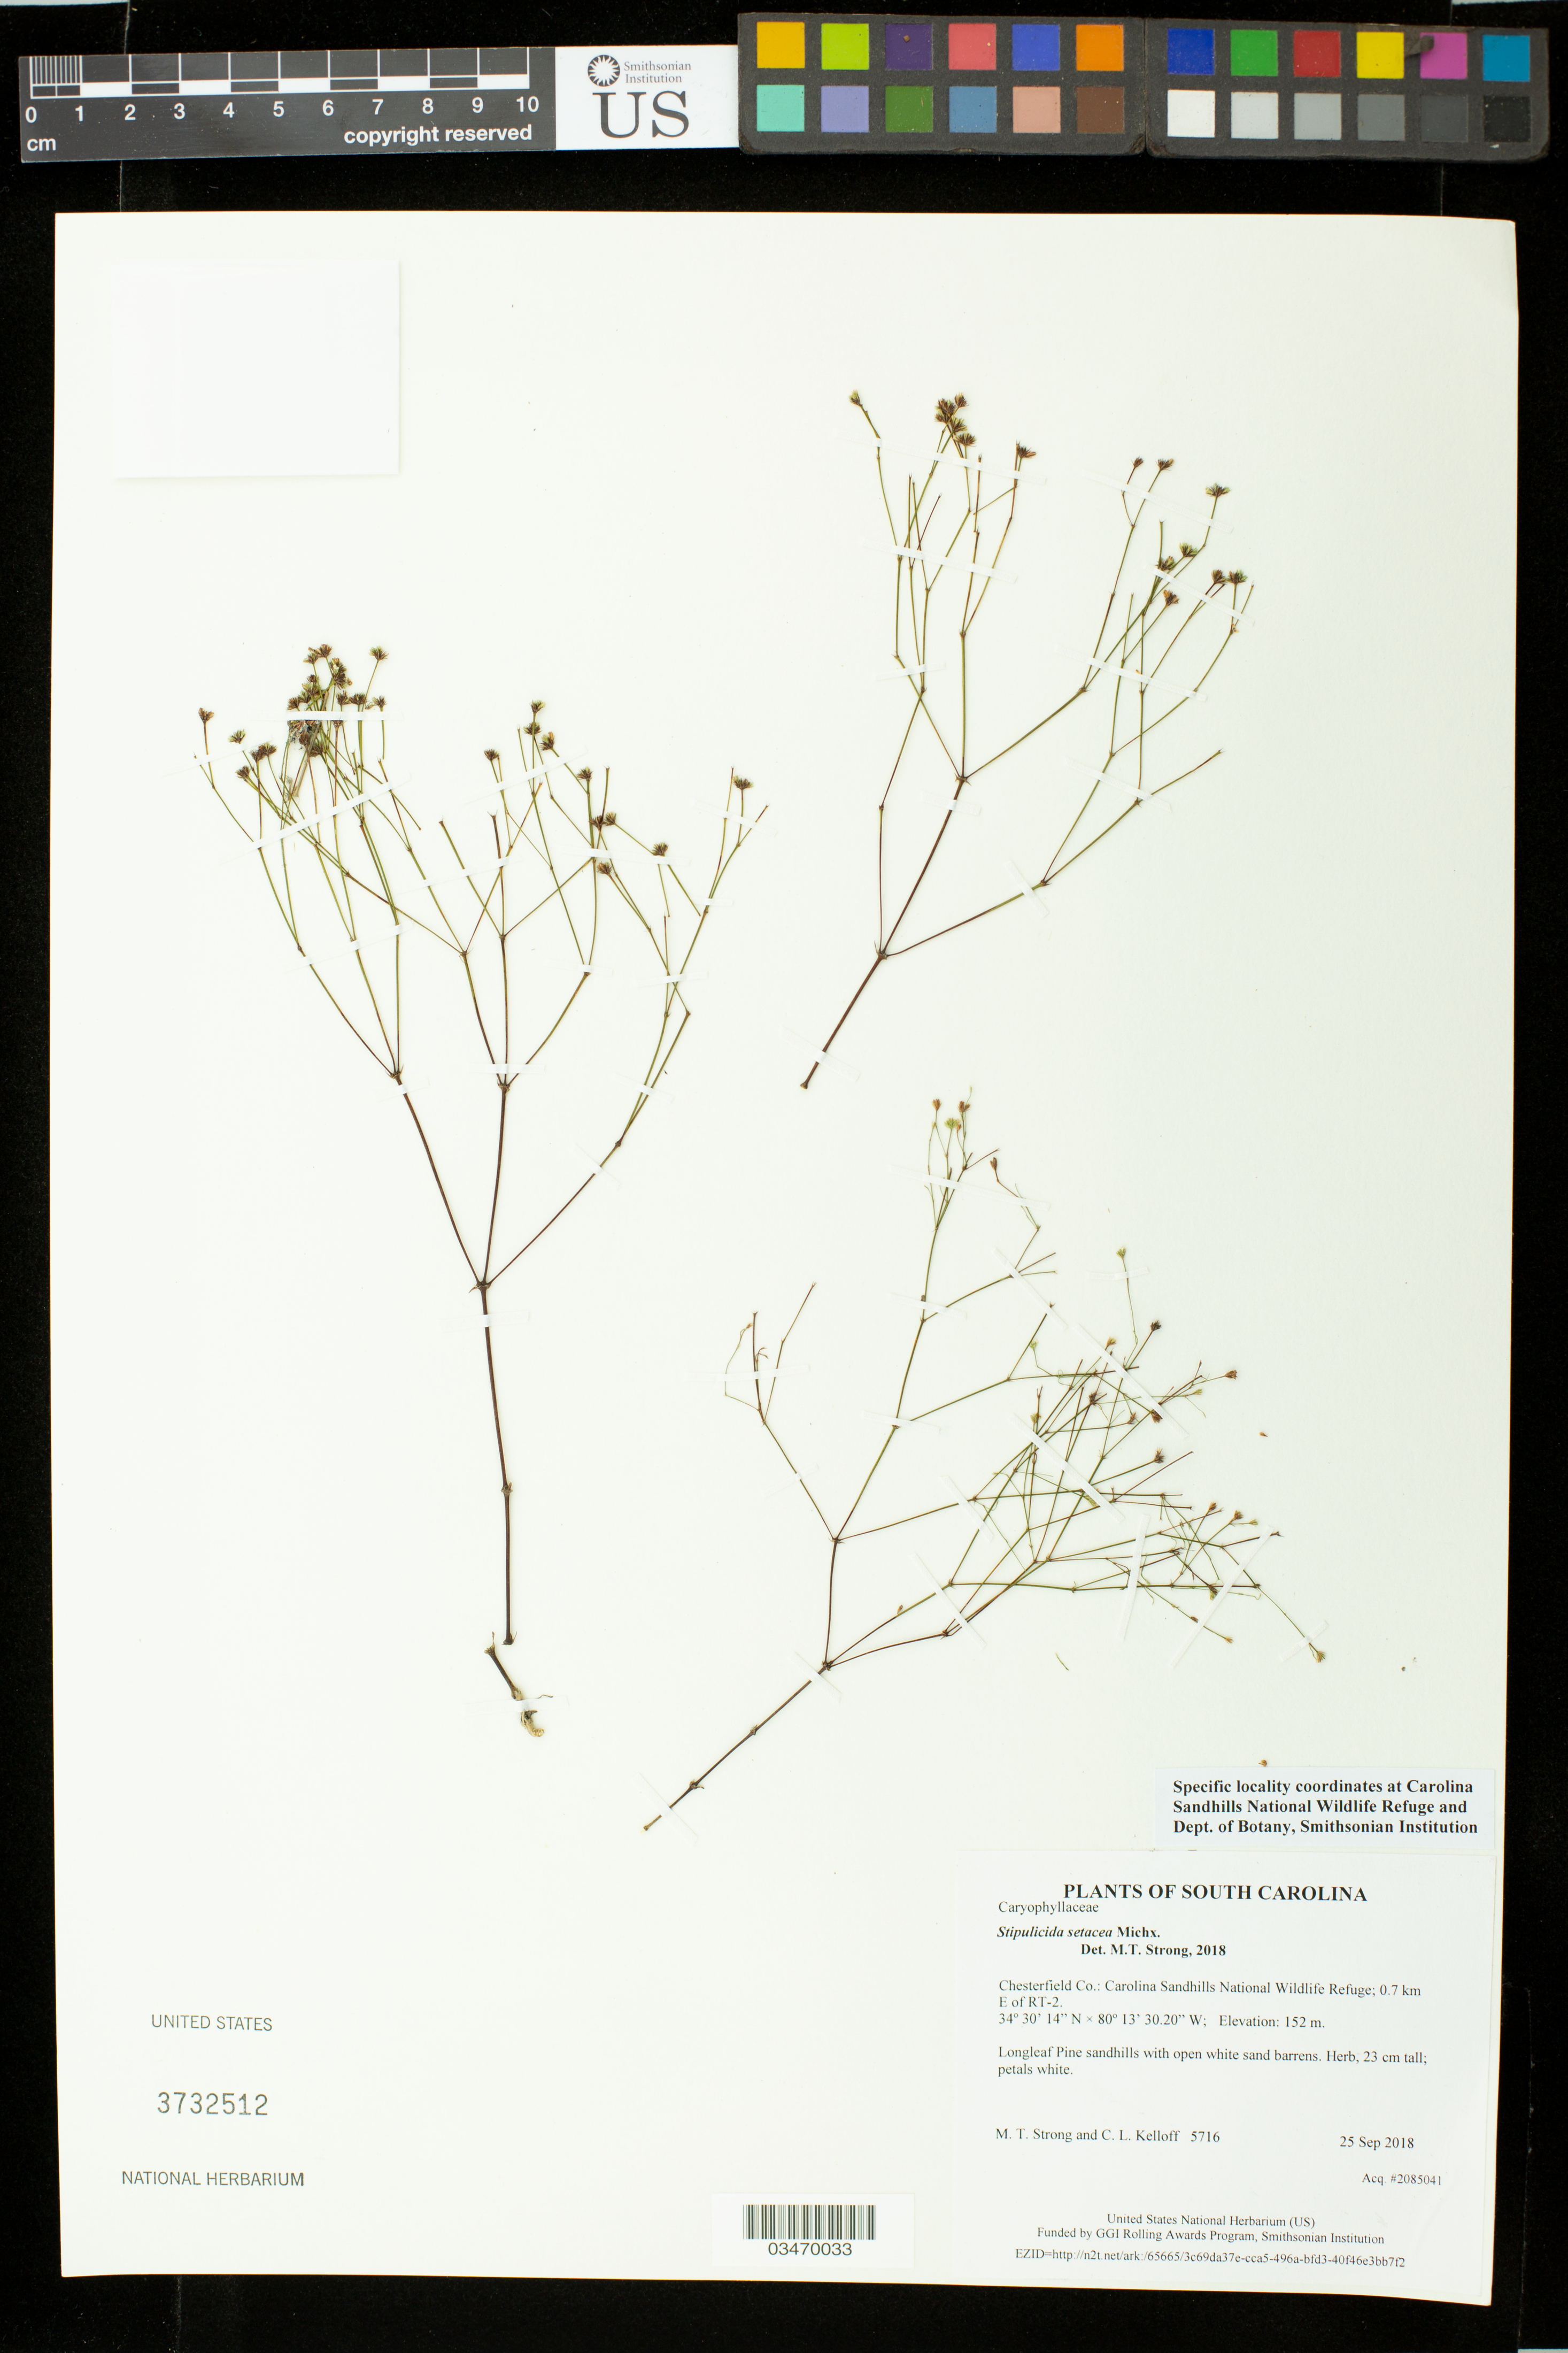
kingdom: Plantae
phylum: Tracheophyta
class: Magnoliopsida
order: Caryophyllales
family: Caryophyllaceae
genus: Stipulicida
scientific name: Stipulicida setacea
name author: Michx.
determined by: Strong, M. T., (US), Smithsonian Institution - National Museum of Natural History (UNITED STATES)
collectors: M. T. Strong & C. L. Kelloff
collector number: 5716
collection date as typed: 25 Sep 2018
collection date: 2018-09-25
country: United States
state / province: South Carolina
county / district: Chesterfield Co.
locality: Carolina Sandhills National Wildlife Refuge; 0.7 km E of RT-2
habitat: Longleaf Pine sandhills with open white sand barrens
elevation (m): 152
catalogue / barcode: US 3732512